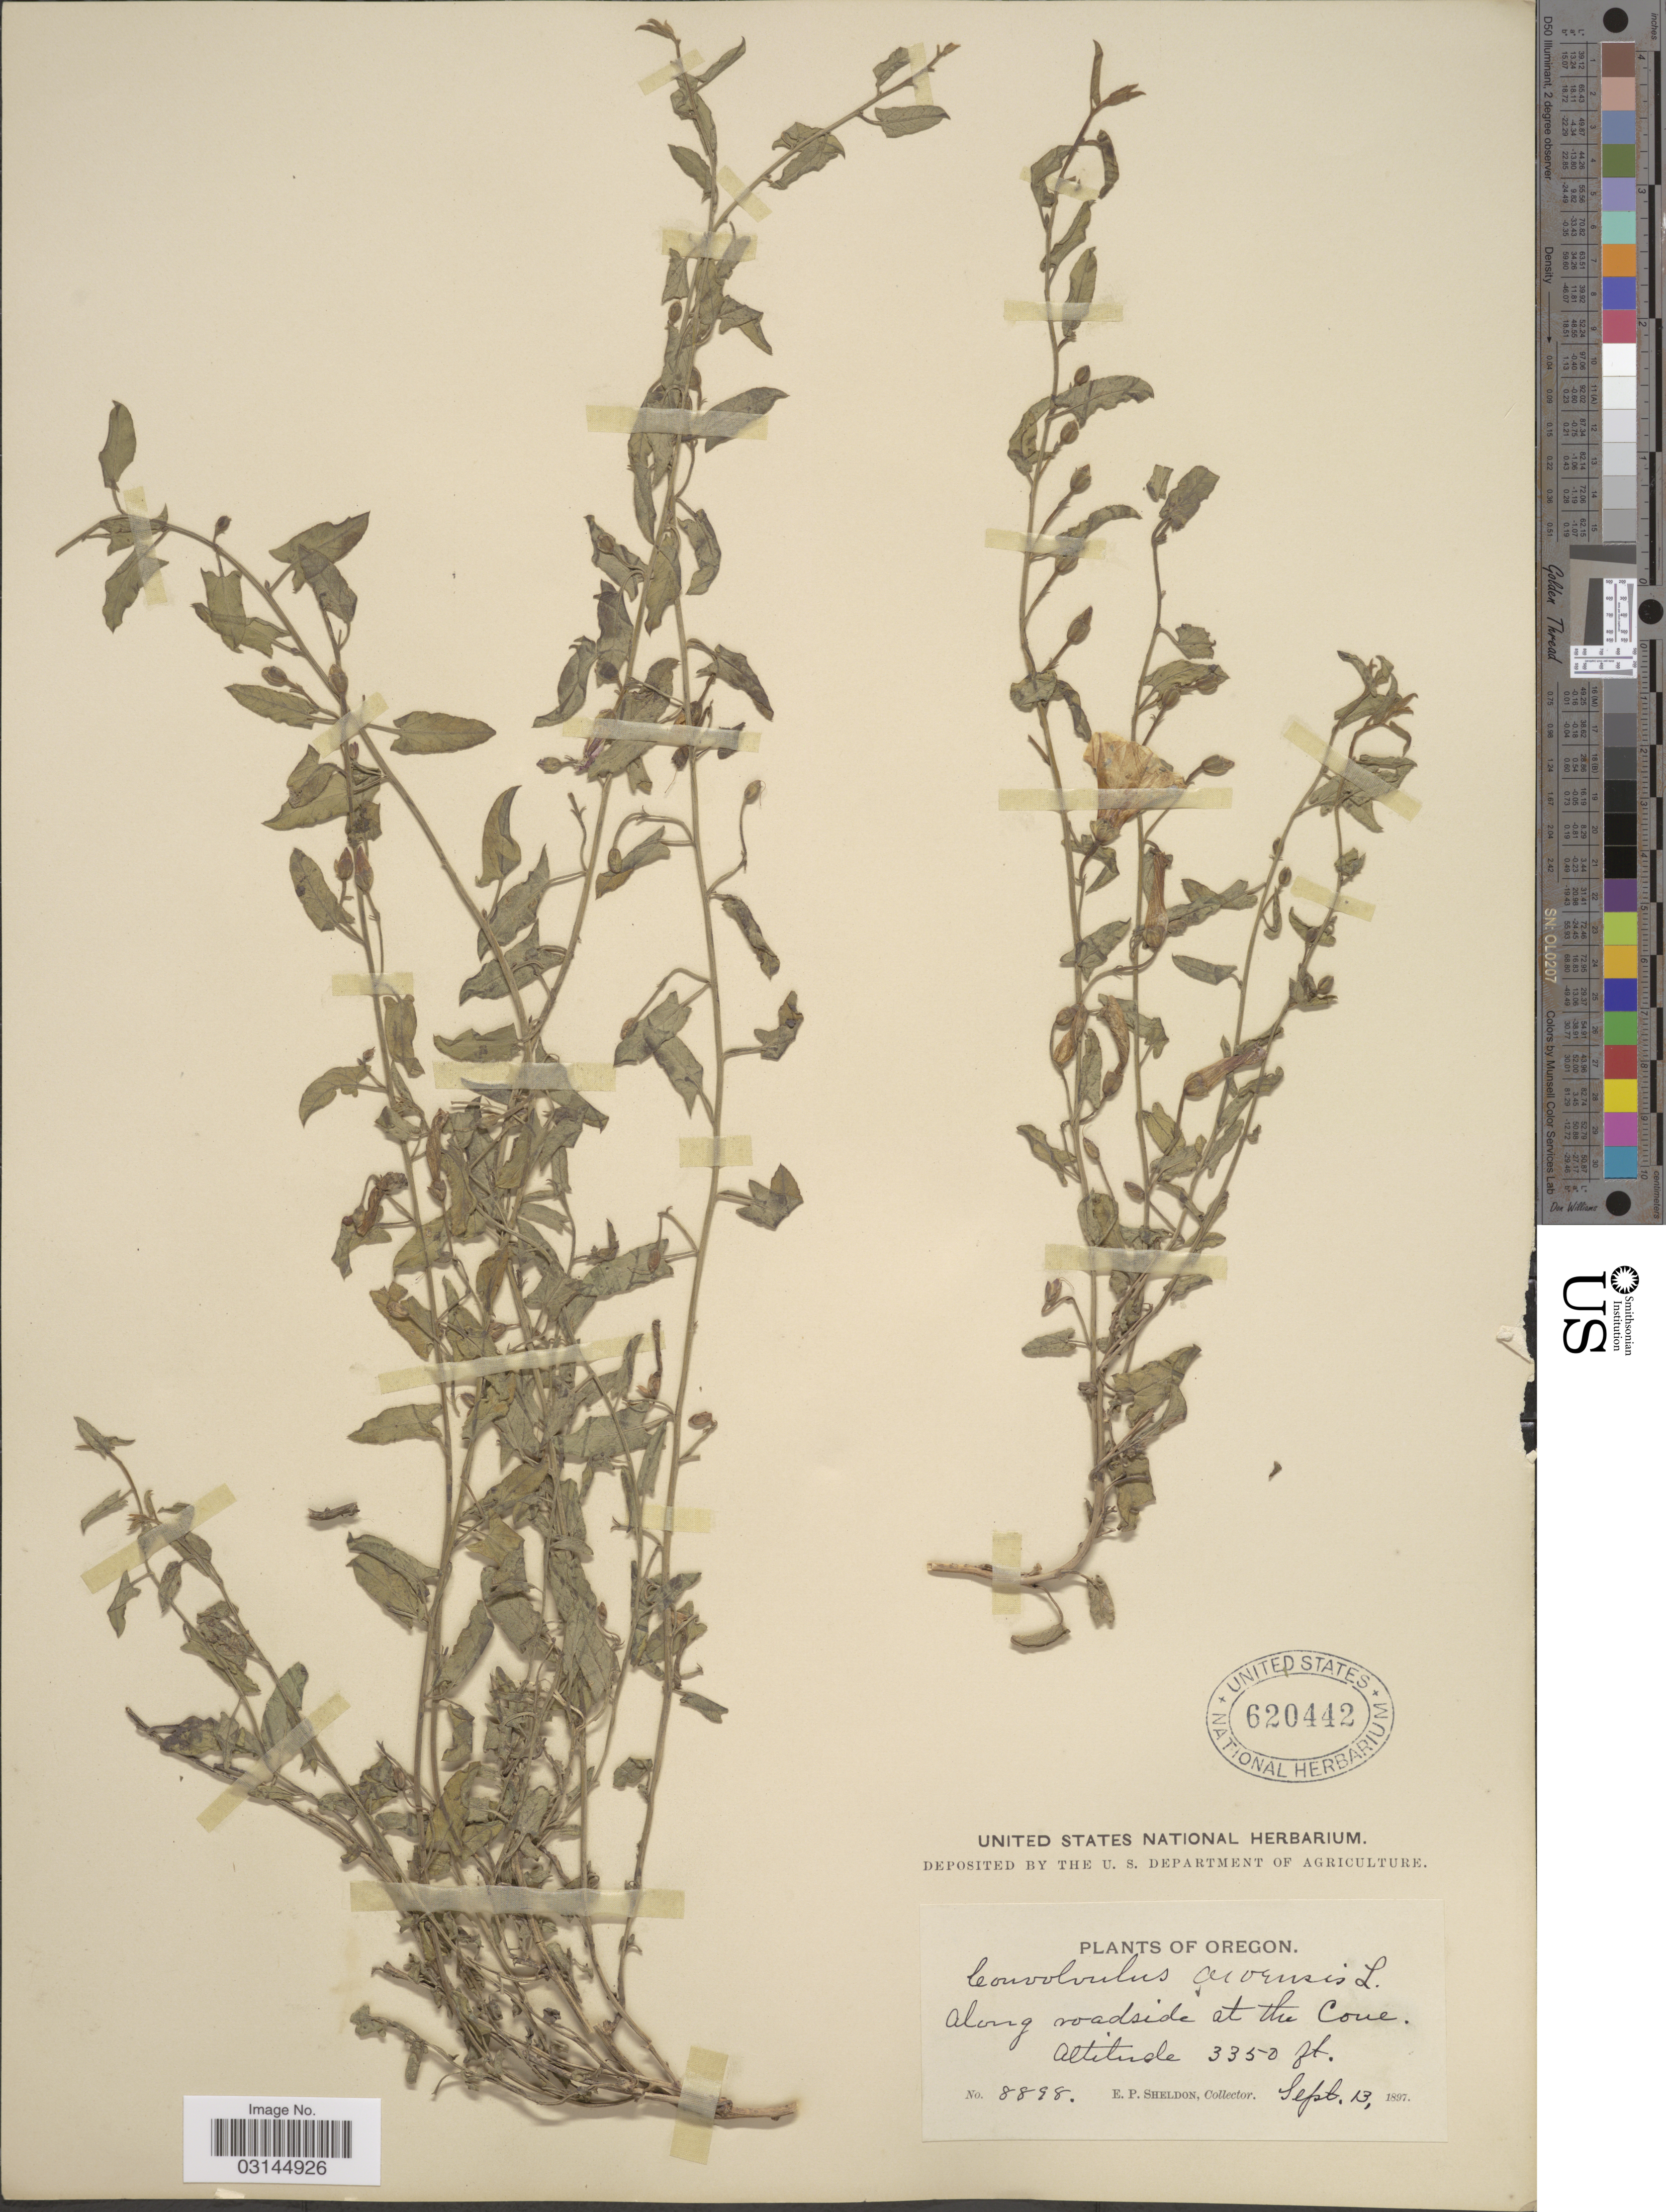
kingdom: Plantae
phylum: Tracheophyta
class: Magnoliopsida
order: Solanales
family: Convolvulaceae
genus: Convolvulus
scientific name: Convolvulus arvensis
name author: L.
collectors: E. P. Sheldon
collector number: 8898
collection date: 1897-09-13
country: United States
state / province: Oregon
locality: Along roadside at the Cone.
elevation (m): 1021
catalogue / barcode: US 620442